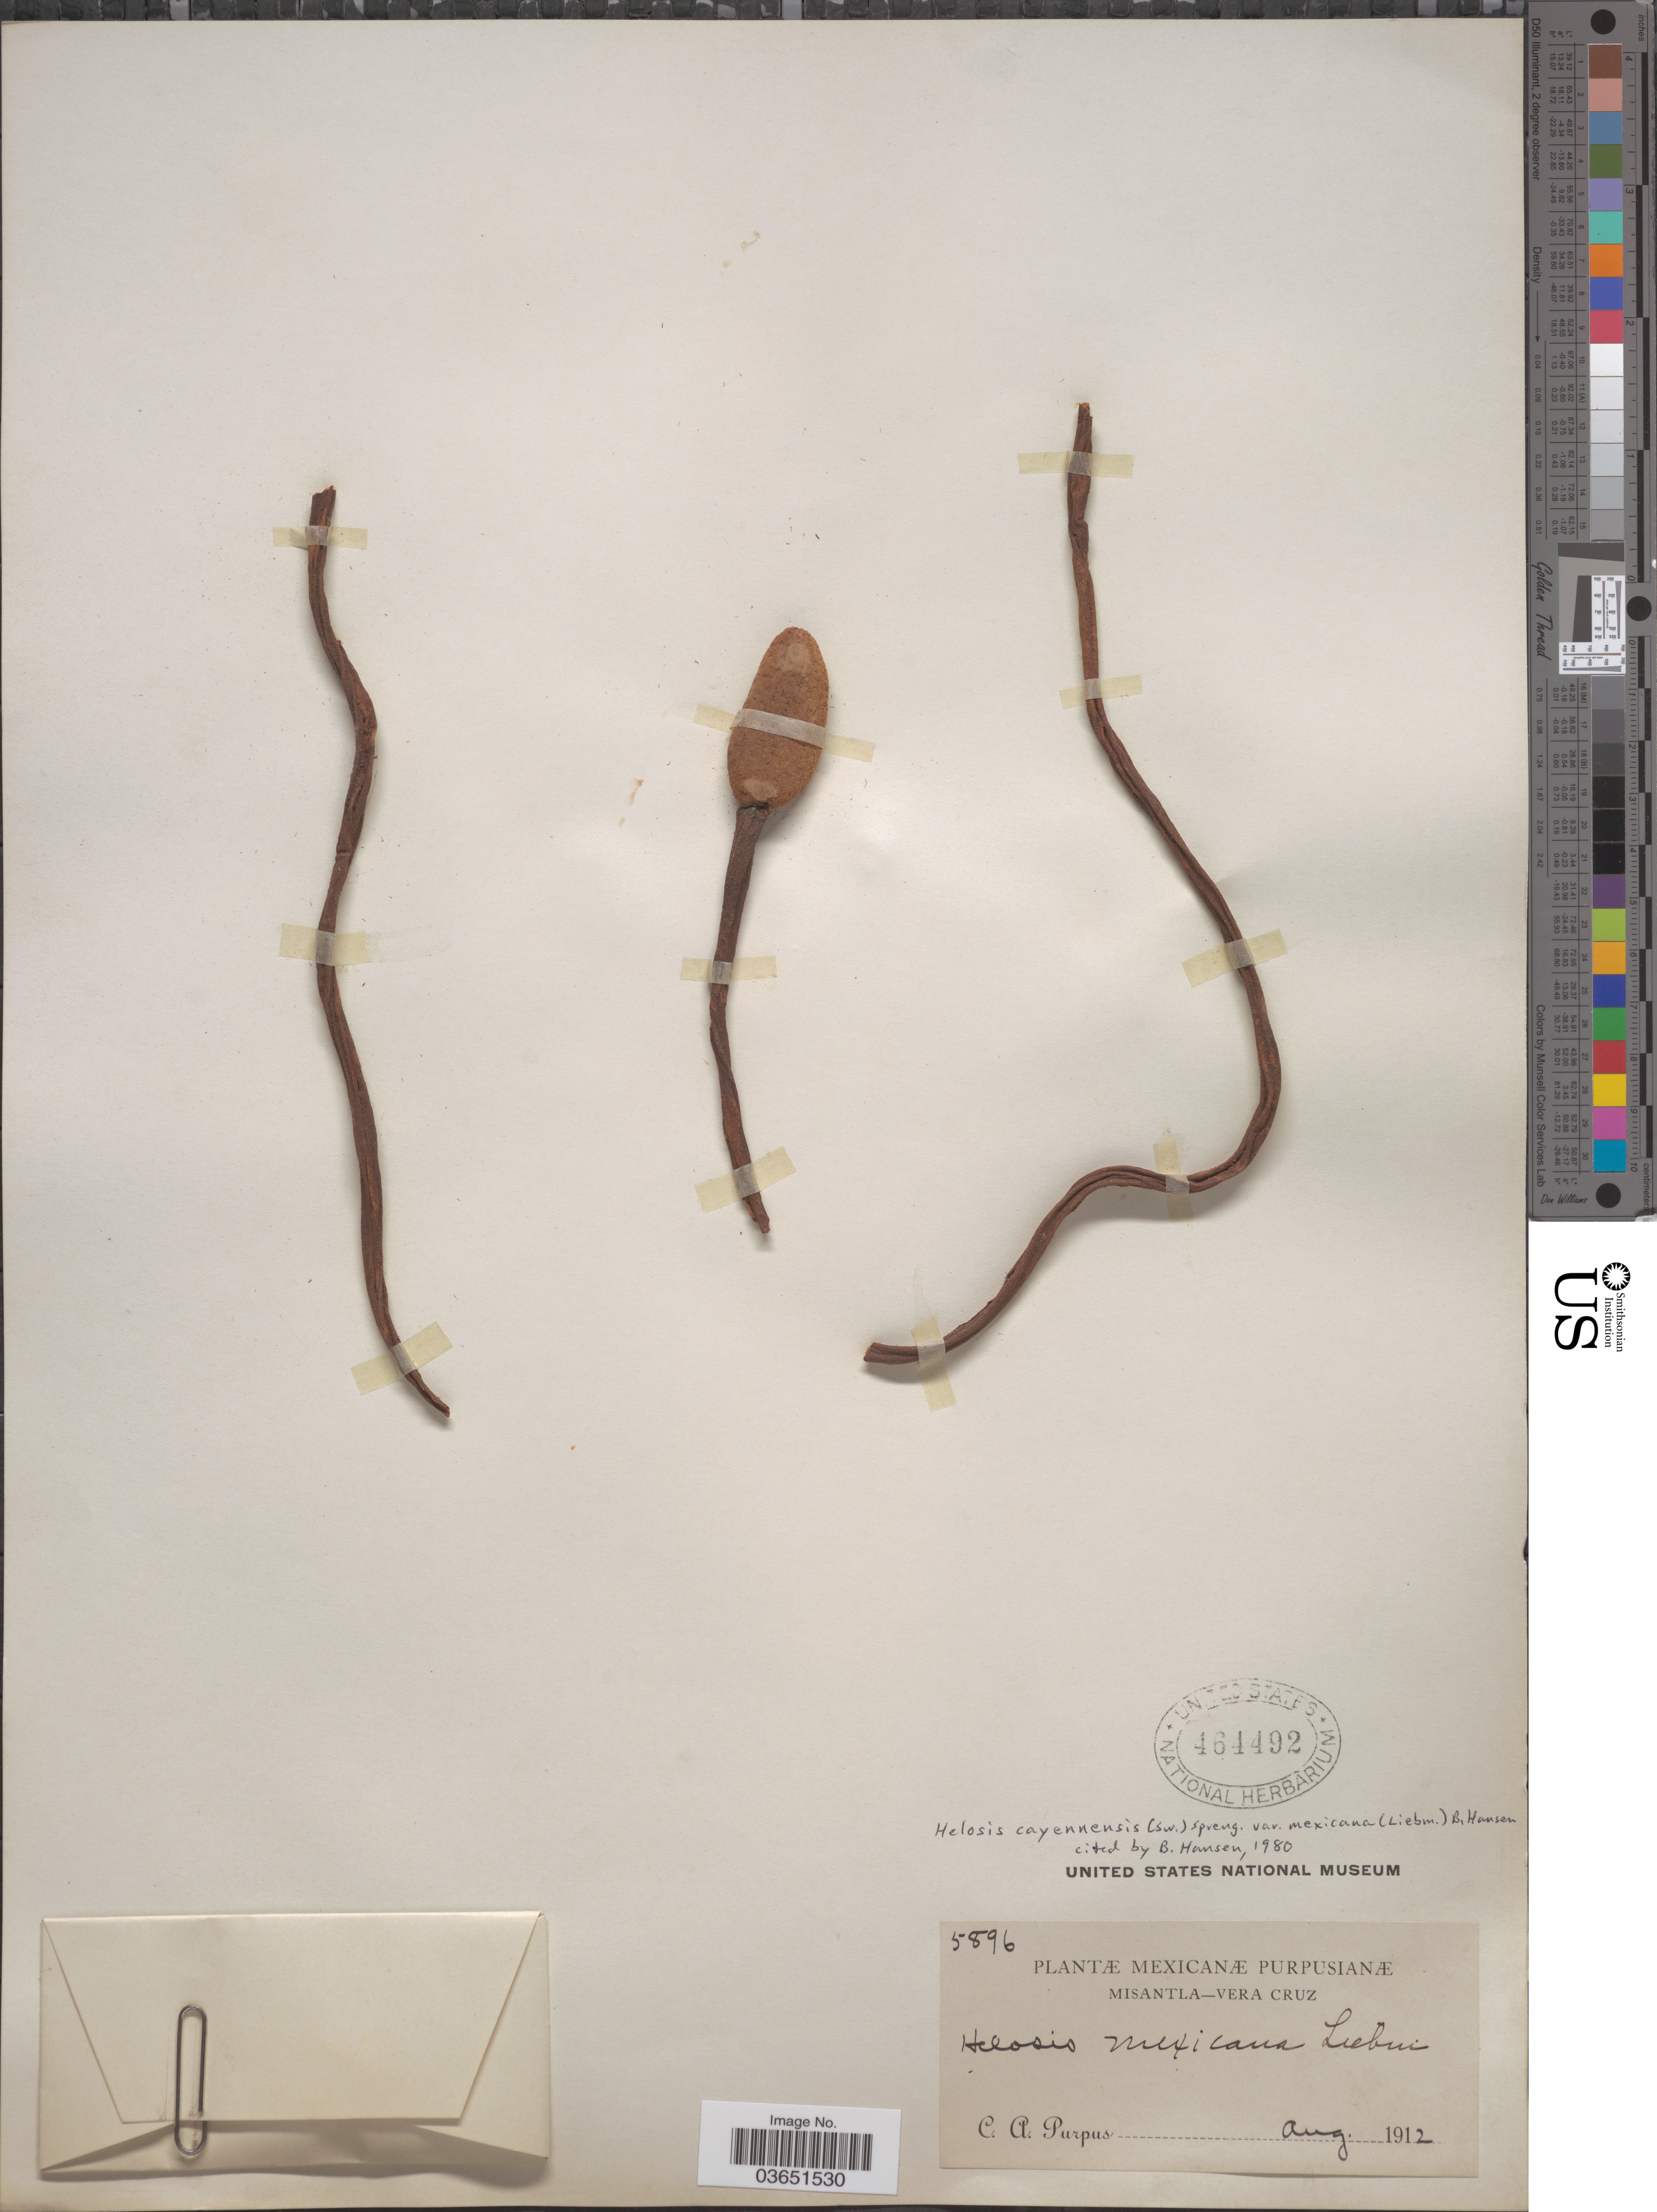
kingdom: Plantae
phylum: Tracheophyta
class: Magnoliopsida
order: Santalales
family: Balanophoraceae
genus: Helosis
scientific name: Helosis cayanensis var. mexicana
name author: (Liebm.) B. Hansen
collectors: C. A. Purpus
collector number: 5896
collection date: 1912-08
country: Mexico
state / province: Veracruz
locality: Misantla - Vera Cruz.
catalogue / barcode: US 464492